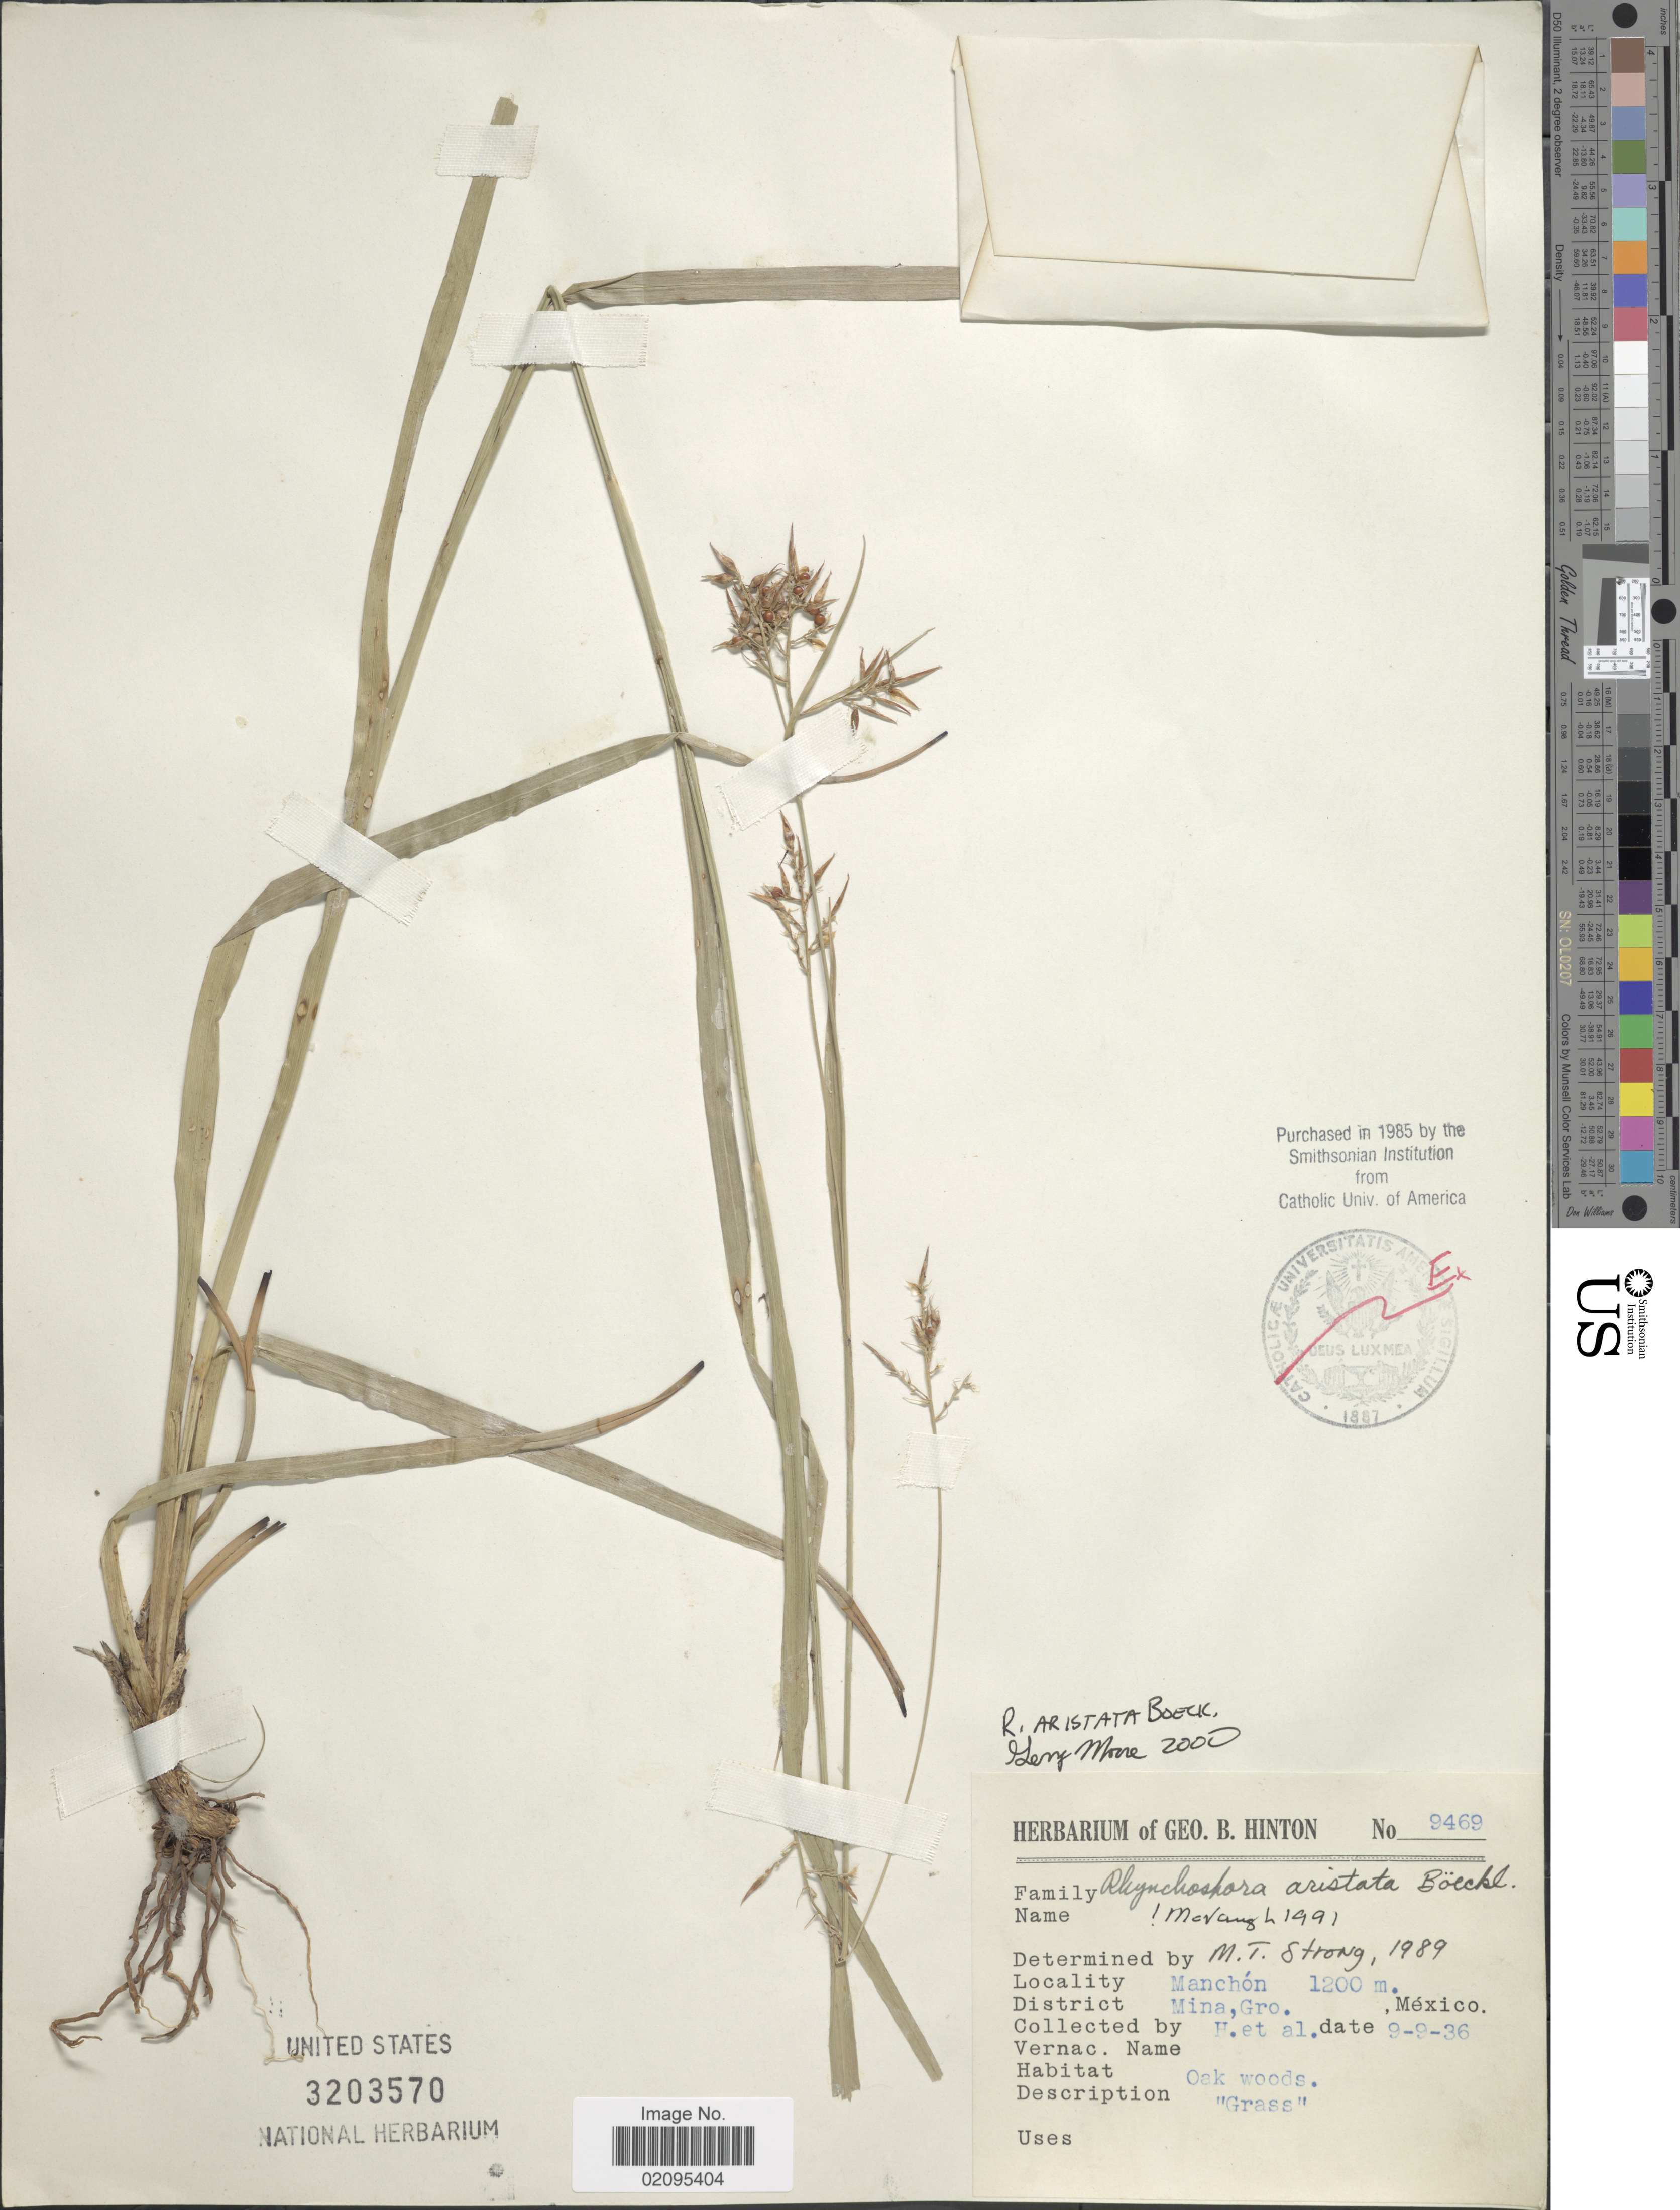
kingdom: Plantae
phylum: Tracheophyta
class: Liliopsida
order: Poales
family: Cyperaceae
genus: Rhynchospora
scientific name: Rhynchospora aristata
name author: Boeckeler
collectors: G. B. Hinton & et al.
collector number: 9469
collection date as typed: Transcribed d/m/y: 9/9/36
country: Mexico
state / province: Guerrero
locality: Manchon, District Mina.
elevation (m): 1200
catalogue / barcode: US 3203570